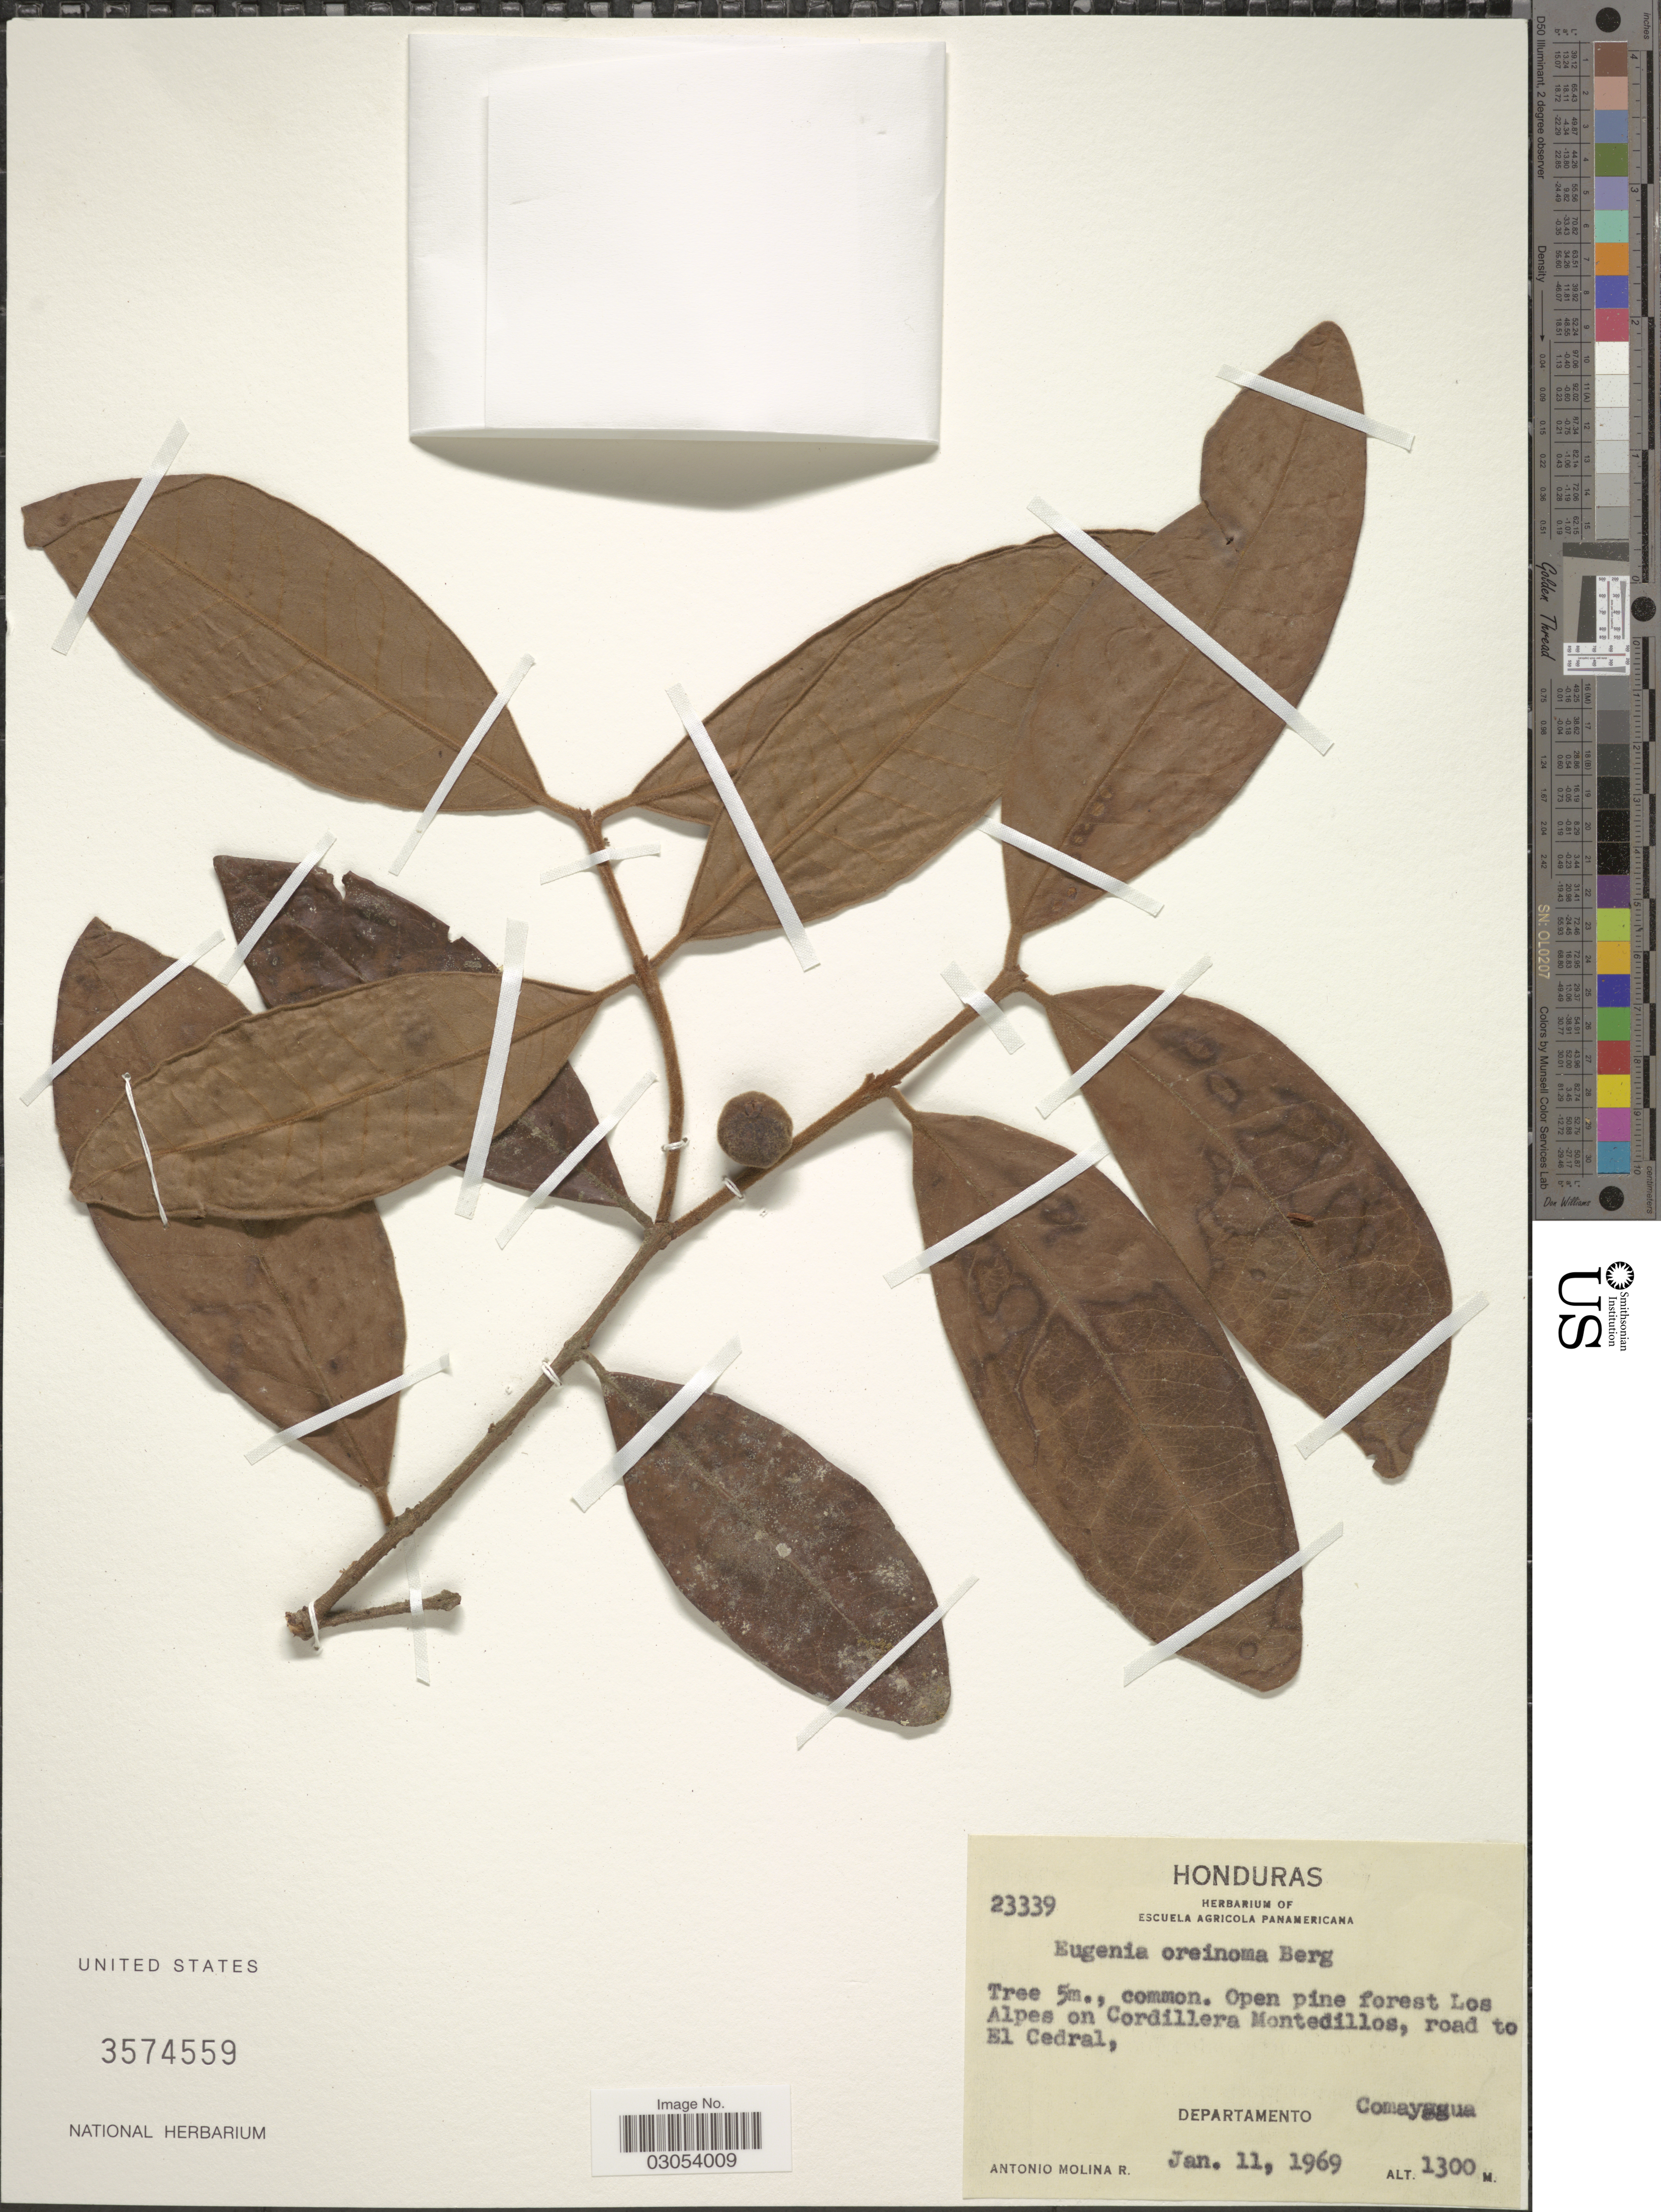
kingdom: Plantae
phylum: Tracheophyta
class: Magnoliopsida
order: Myrtales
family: Myrtaceae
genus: Eugenia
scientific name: Eugenia oreinoma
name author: O. Berg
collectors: A. Molina R.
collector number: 23339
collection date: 1969-01-11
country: Honduras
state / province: Comayagua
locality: Open pine forest Los Alpes on Cordillera Montedillos, road to El Cedral, Departamento Comayagua.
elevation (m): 1300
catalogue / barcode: US 3574559